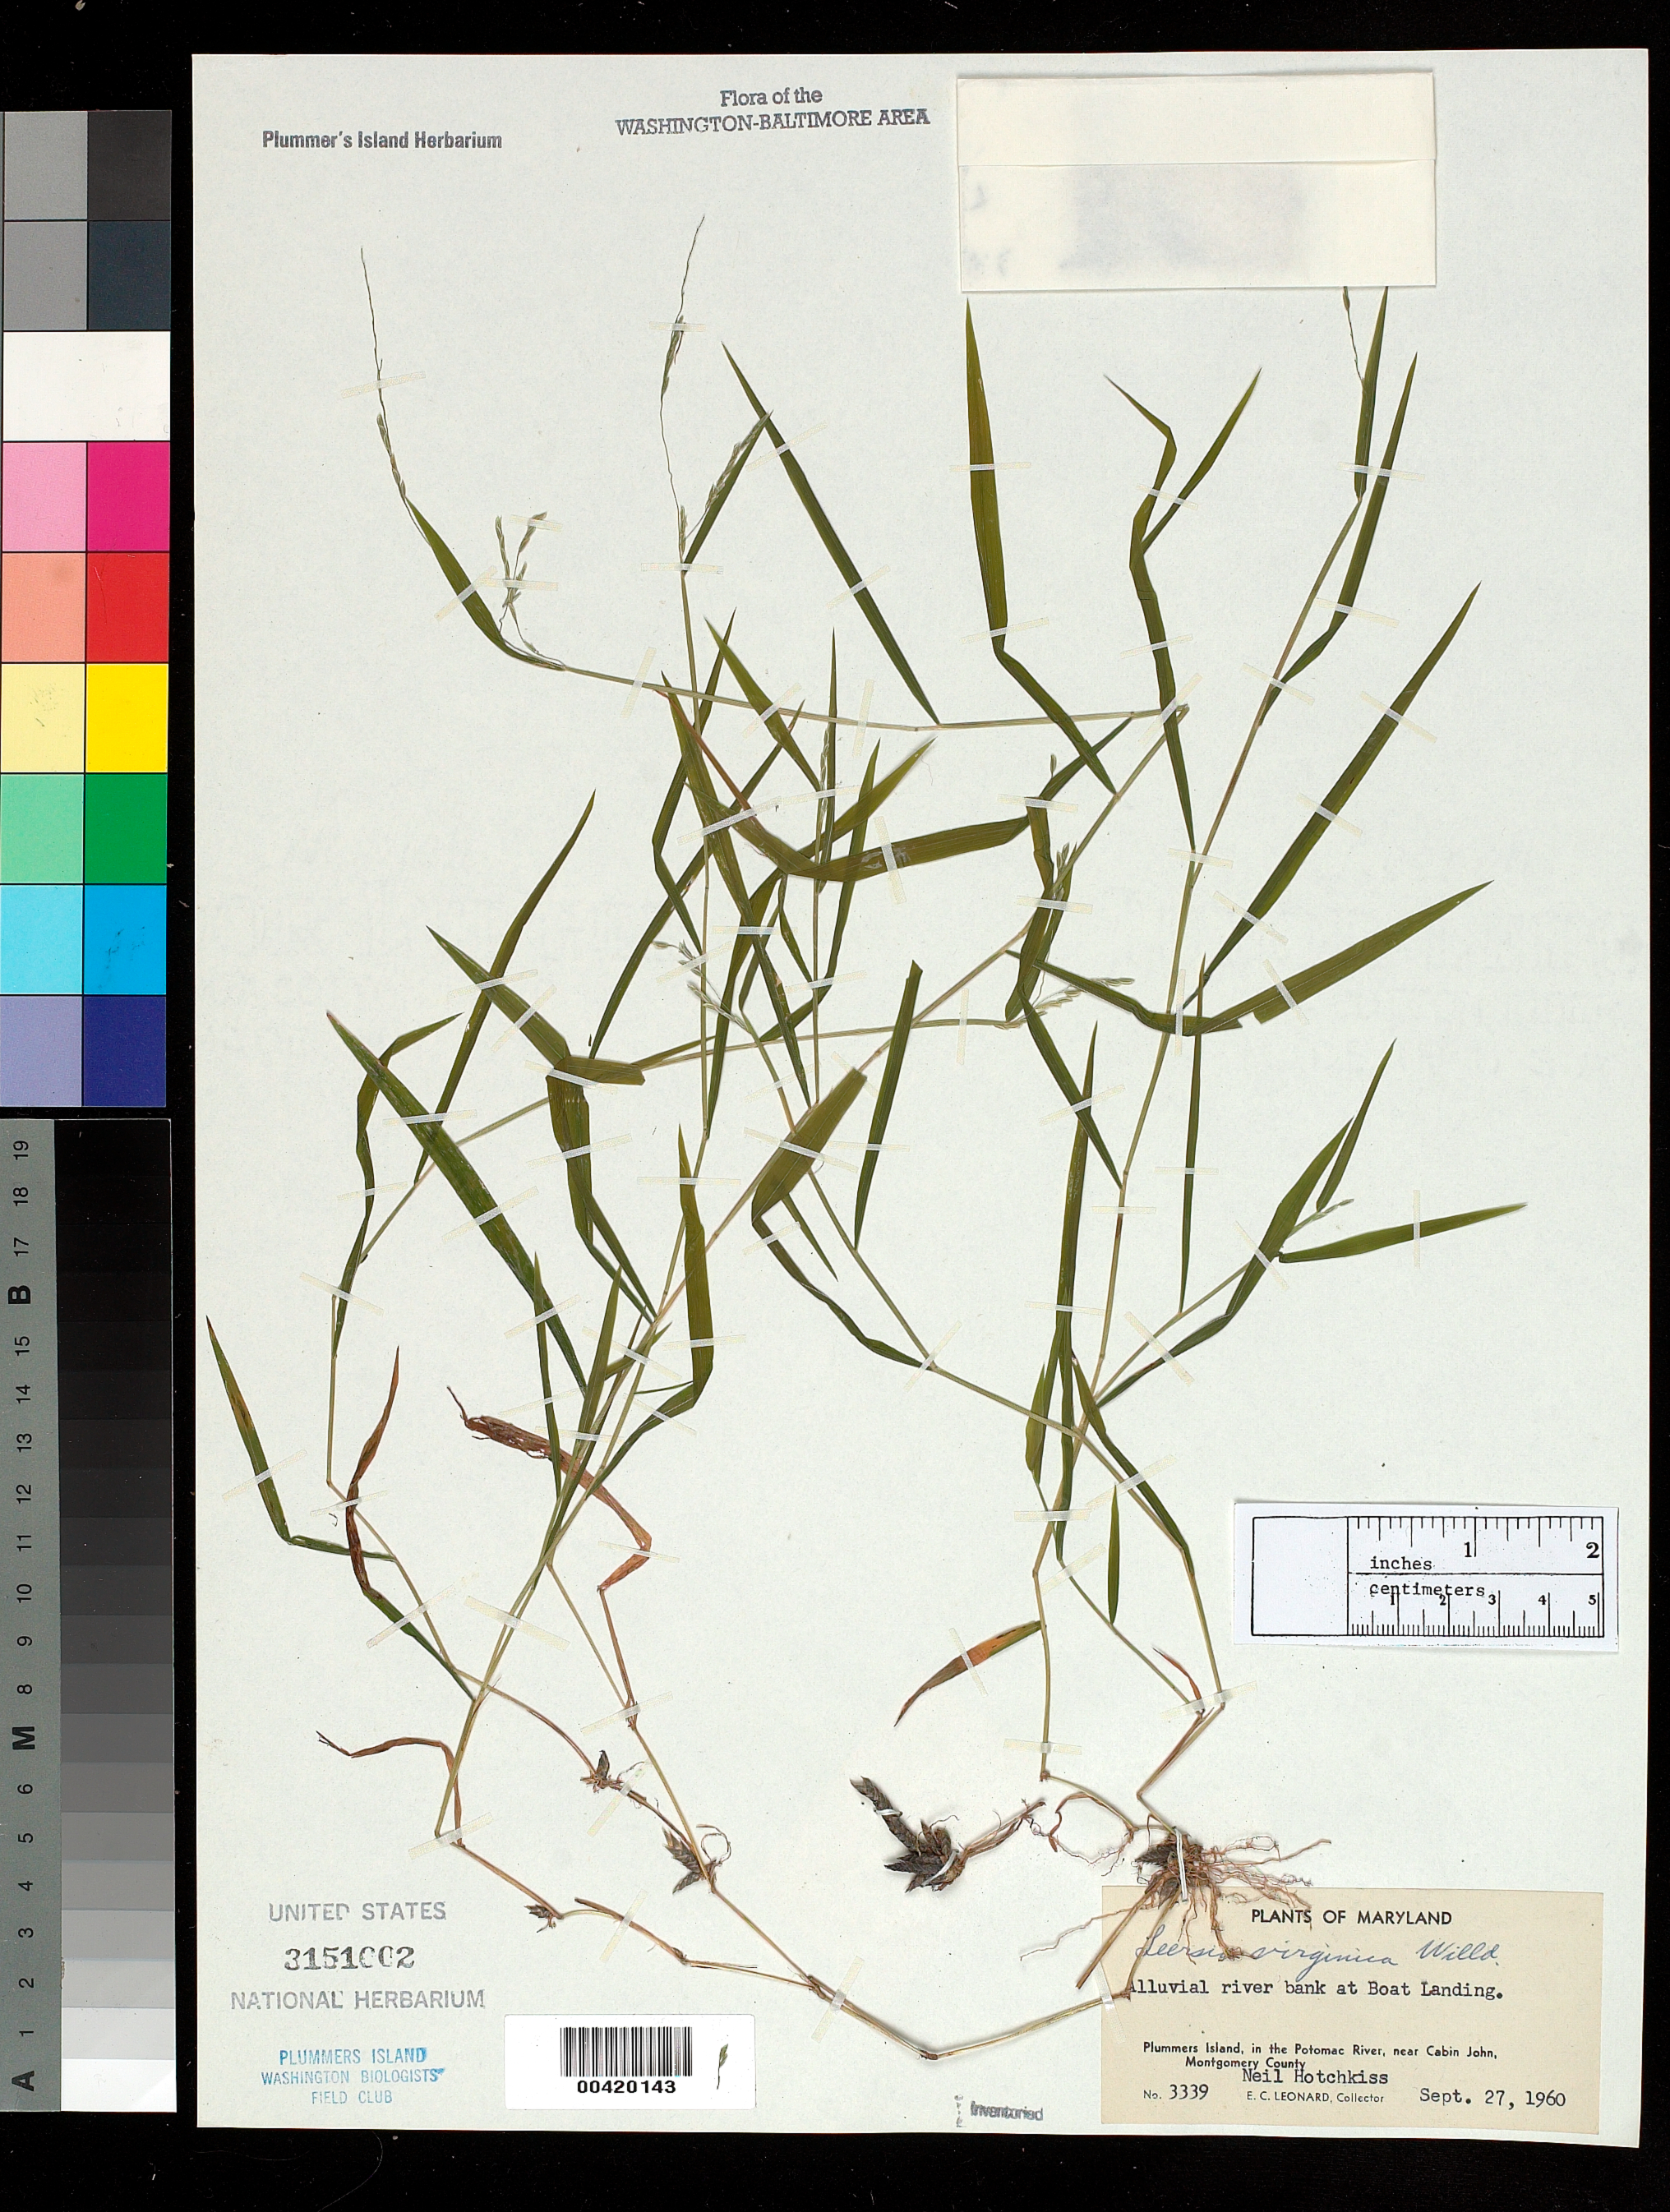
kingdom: Plantae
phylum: Tracheophyta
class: Liliopsida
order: Poales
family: Poaceae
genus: Leersia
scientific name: Leersia virginica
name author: Willd.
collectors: E. C. Leonard & N. Hotchkiss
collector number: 3339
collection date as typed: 27 Sep 1960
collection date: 1960-09-27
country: United States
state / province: Maryland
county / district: Montgomery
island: Plummers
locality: Plummer's Island; river bank at Boat Landing C. & O. Canal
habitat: Alluvial river bank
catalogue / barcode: US 3151002